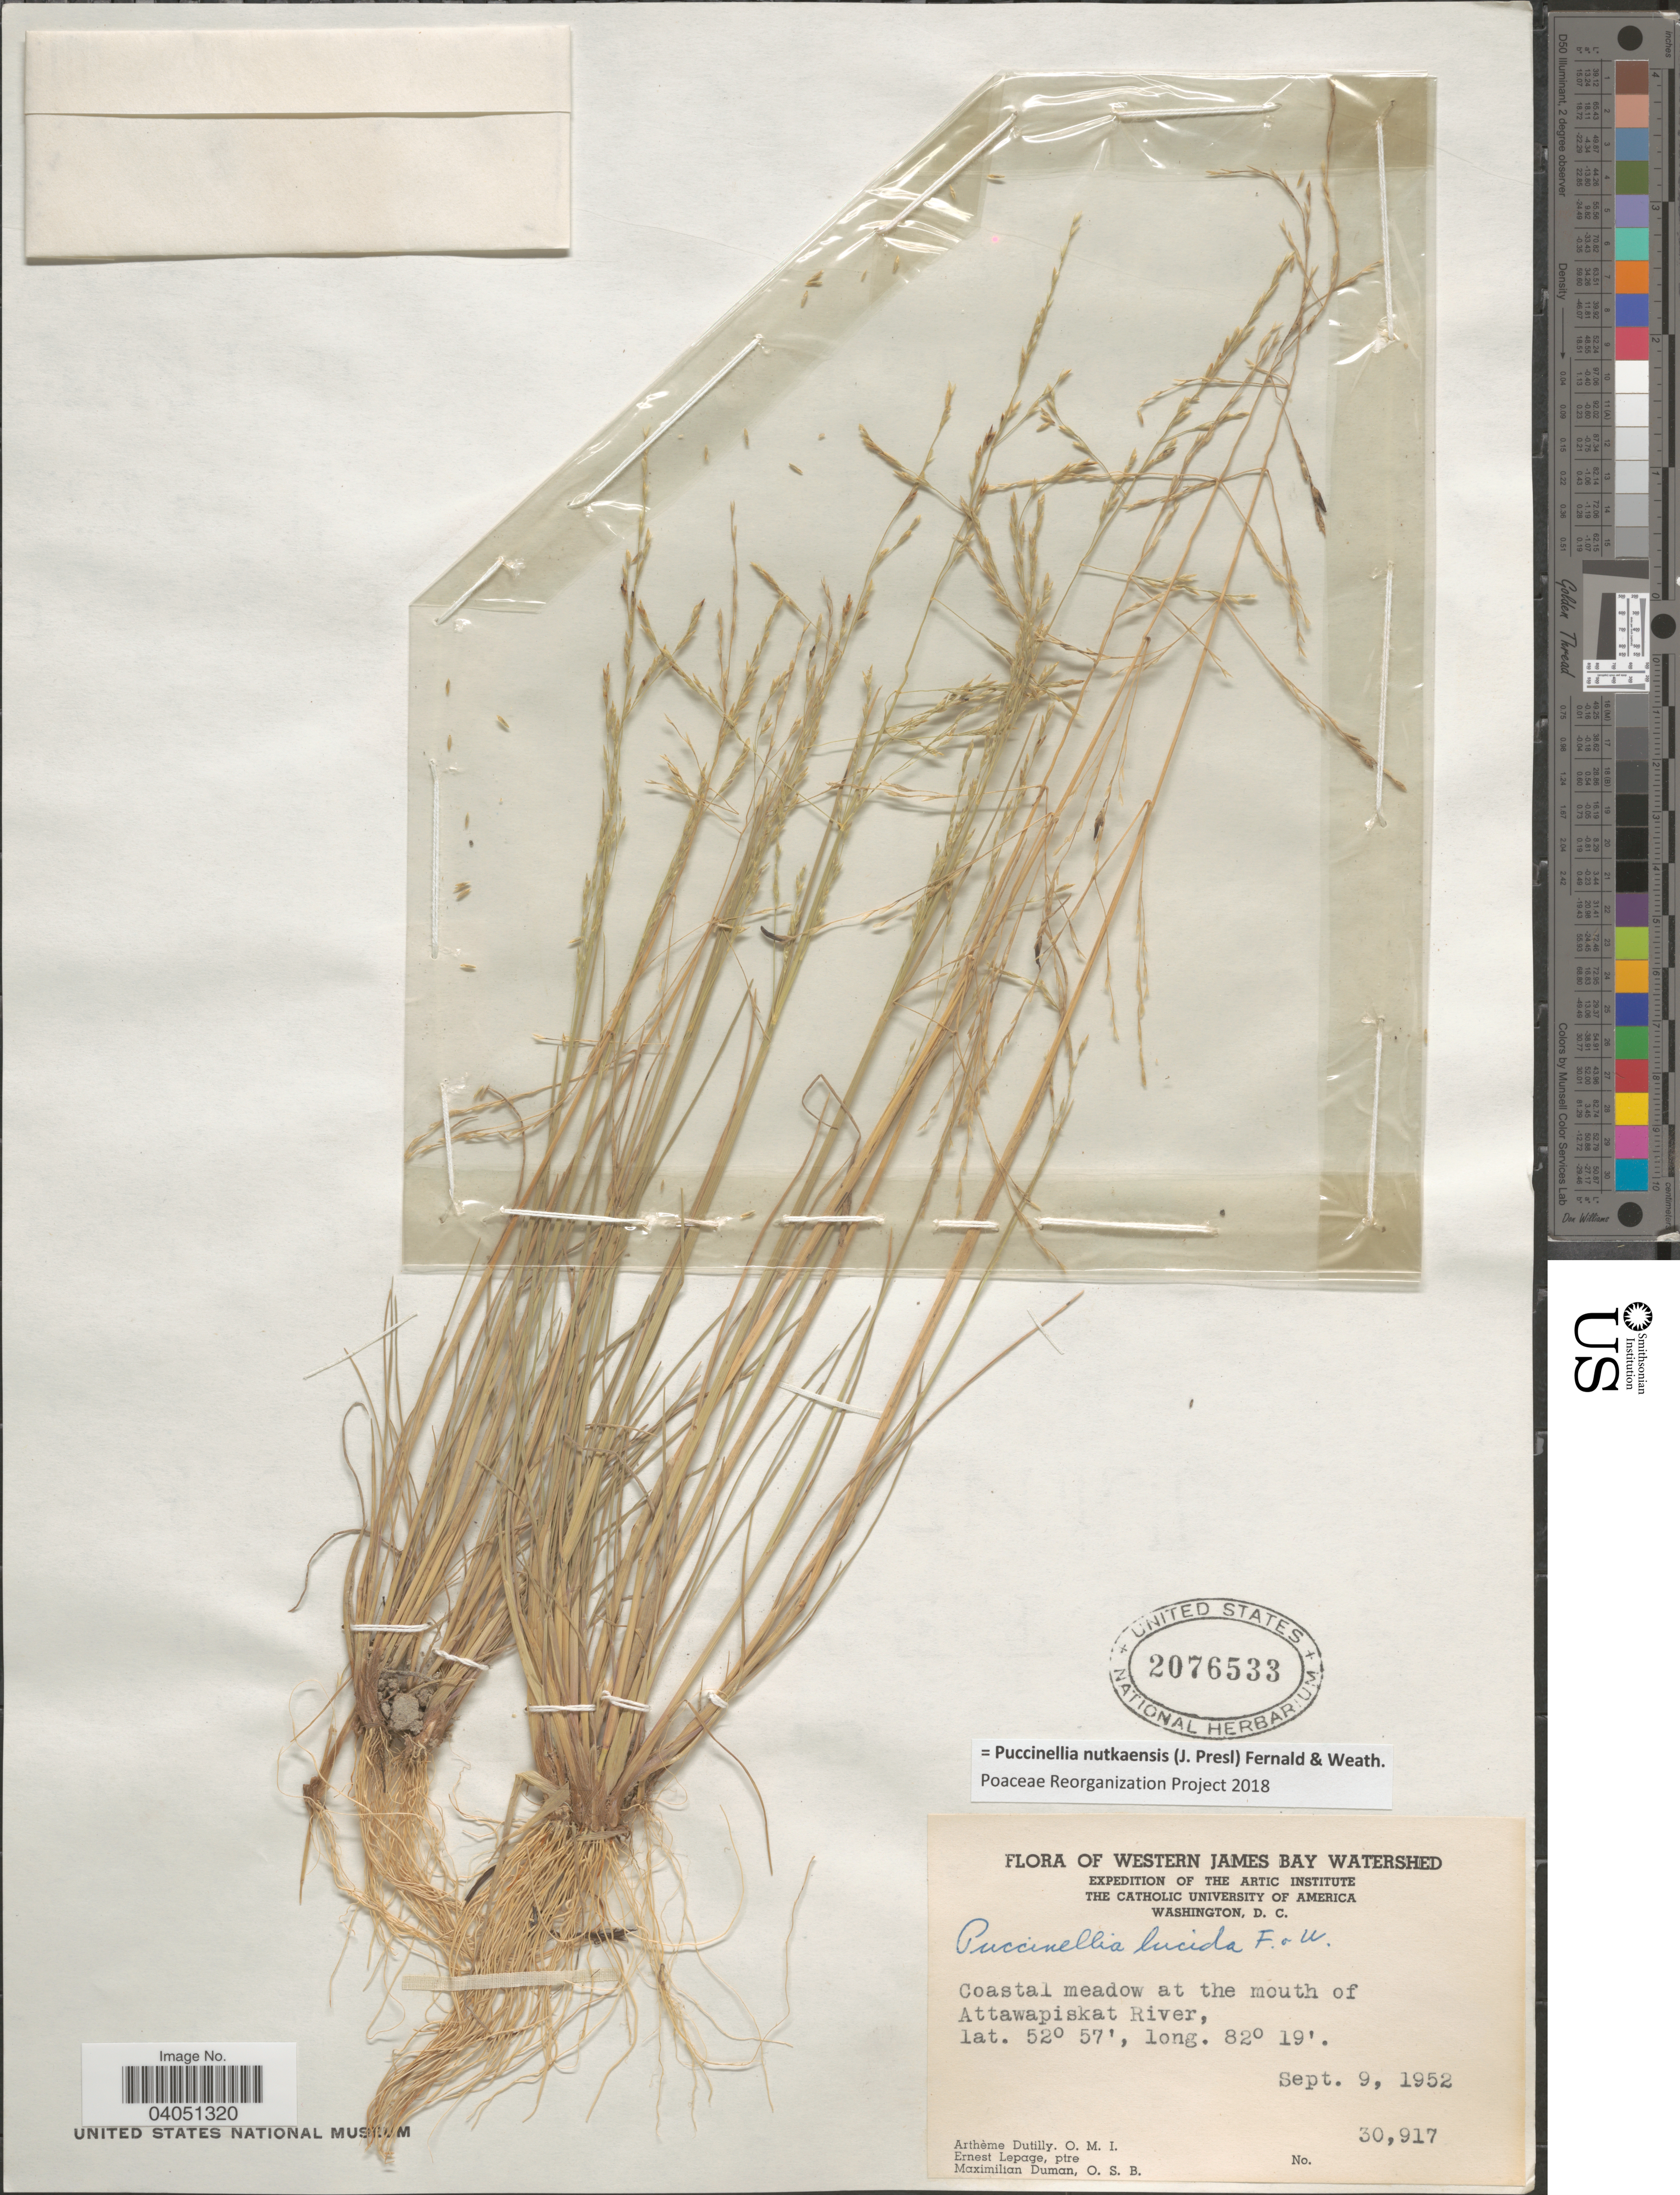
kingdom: Plantae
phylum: Tracheophyta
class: Liliopsida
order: Poales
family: Poaceae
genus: Puccinellia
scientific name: Puccinellia nutkaensis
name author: (J. Presl) Fernald & Weath.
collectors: A. Dutilly, E. Lepage & M. Duman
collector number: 30917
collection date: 1952-09-09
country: Canada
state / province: Ontario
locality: Western James Bay Watershed. Coastal meadow at the mouth of Attawapiskat River.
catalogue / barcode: US 2076533